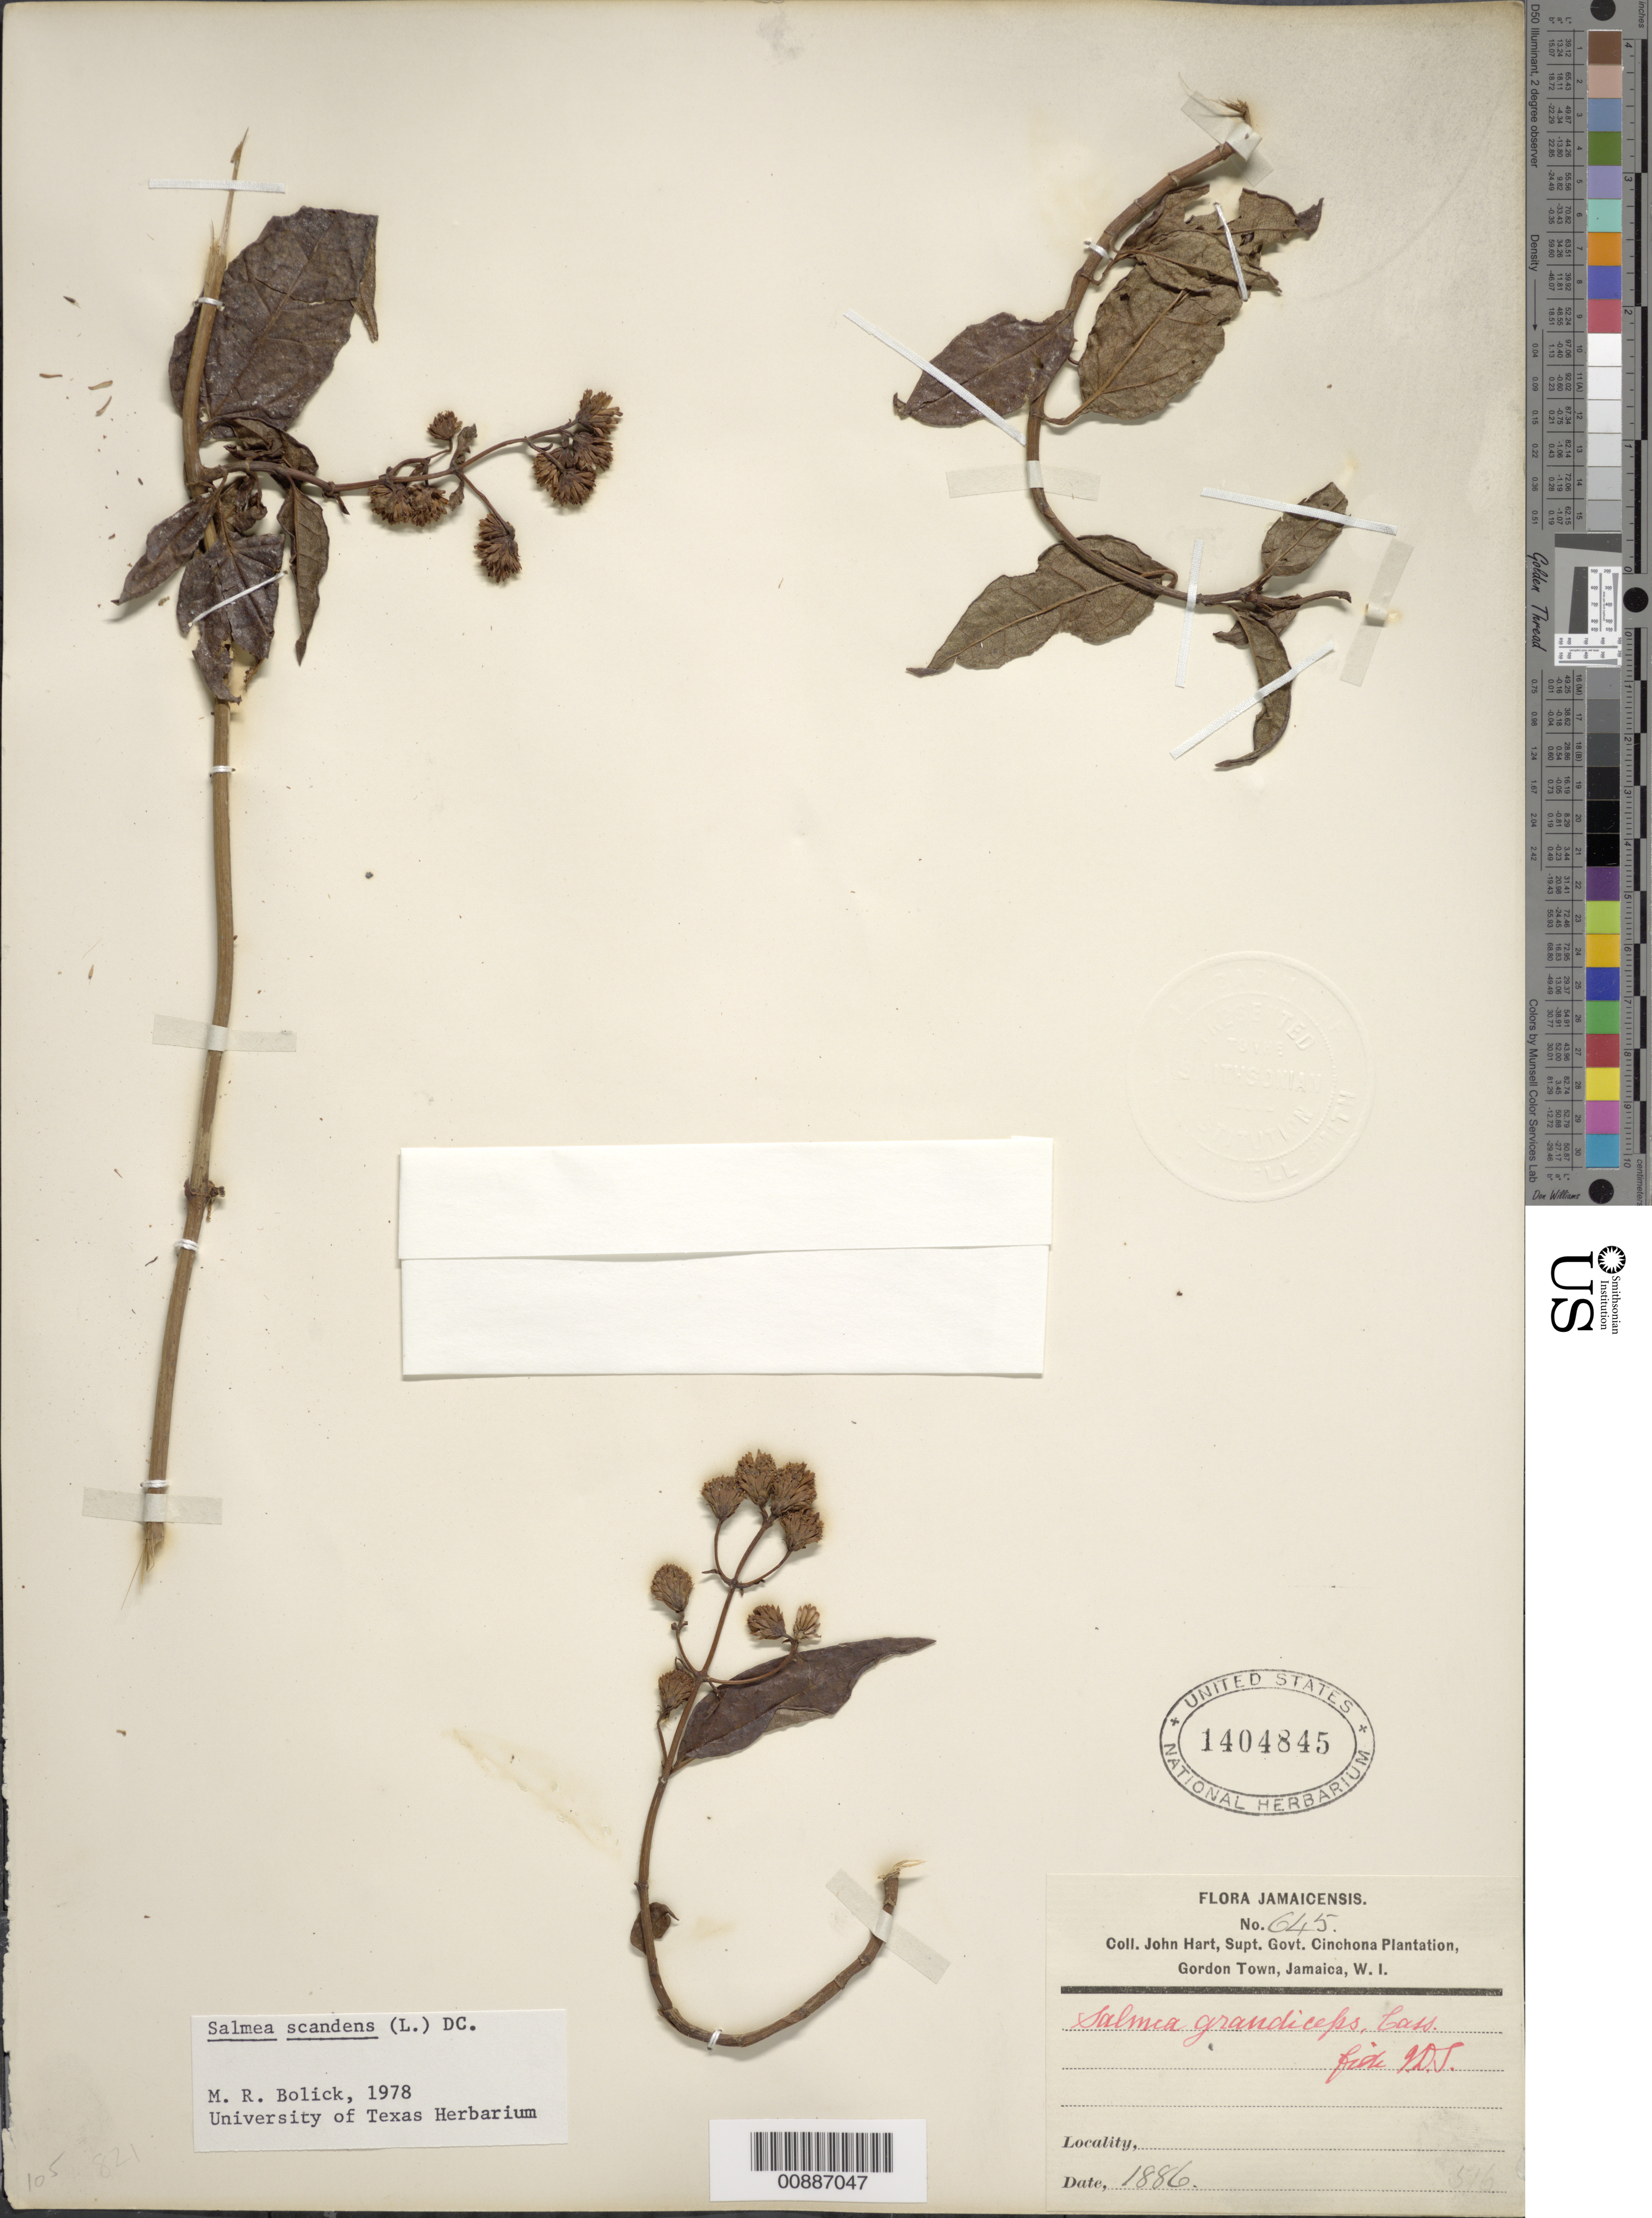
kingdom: Plantae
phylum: Tracheophyta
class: Magnoliopsida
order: Asterales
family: Asteraceae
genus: Salmea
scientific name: Salmea scandens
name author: (L.) DC.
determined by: Bolick, Margaret R., Curator (NEB), University of Nebraska State Museum (UNITED STATES)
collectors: J. Hart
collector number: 645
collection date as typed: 1886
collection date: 1886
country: Jamaica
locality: Cinchona Plantation, Gordon Town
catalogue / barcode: US 1404845